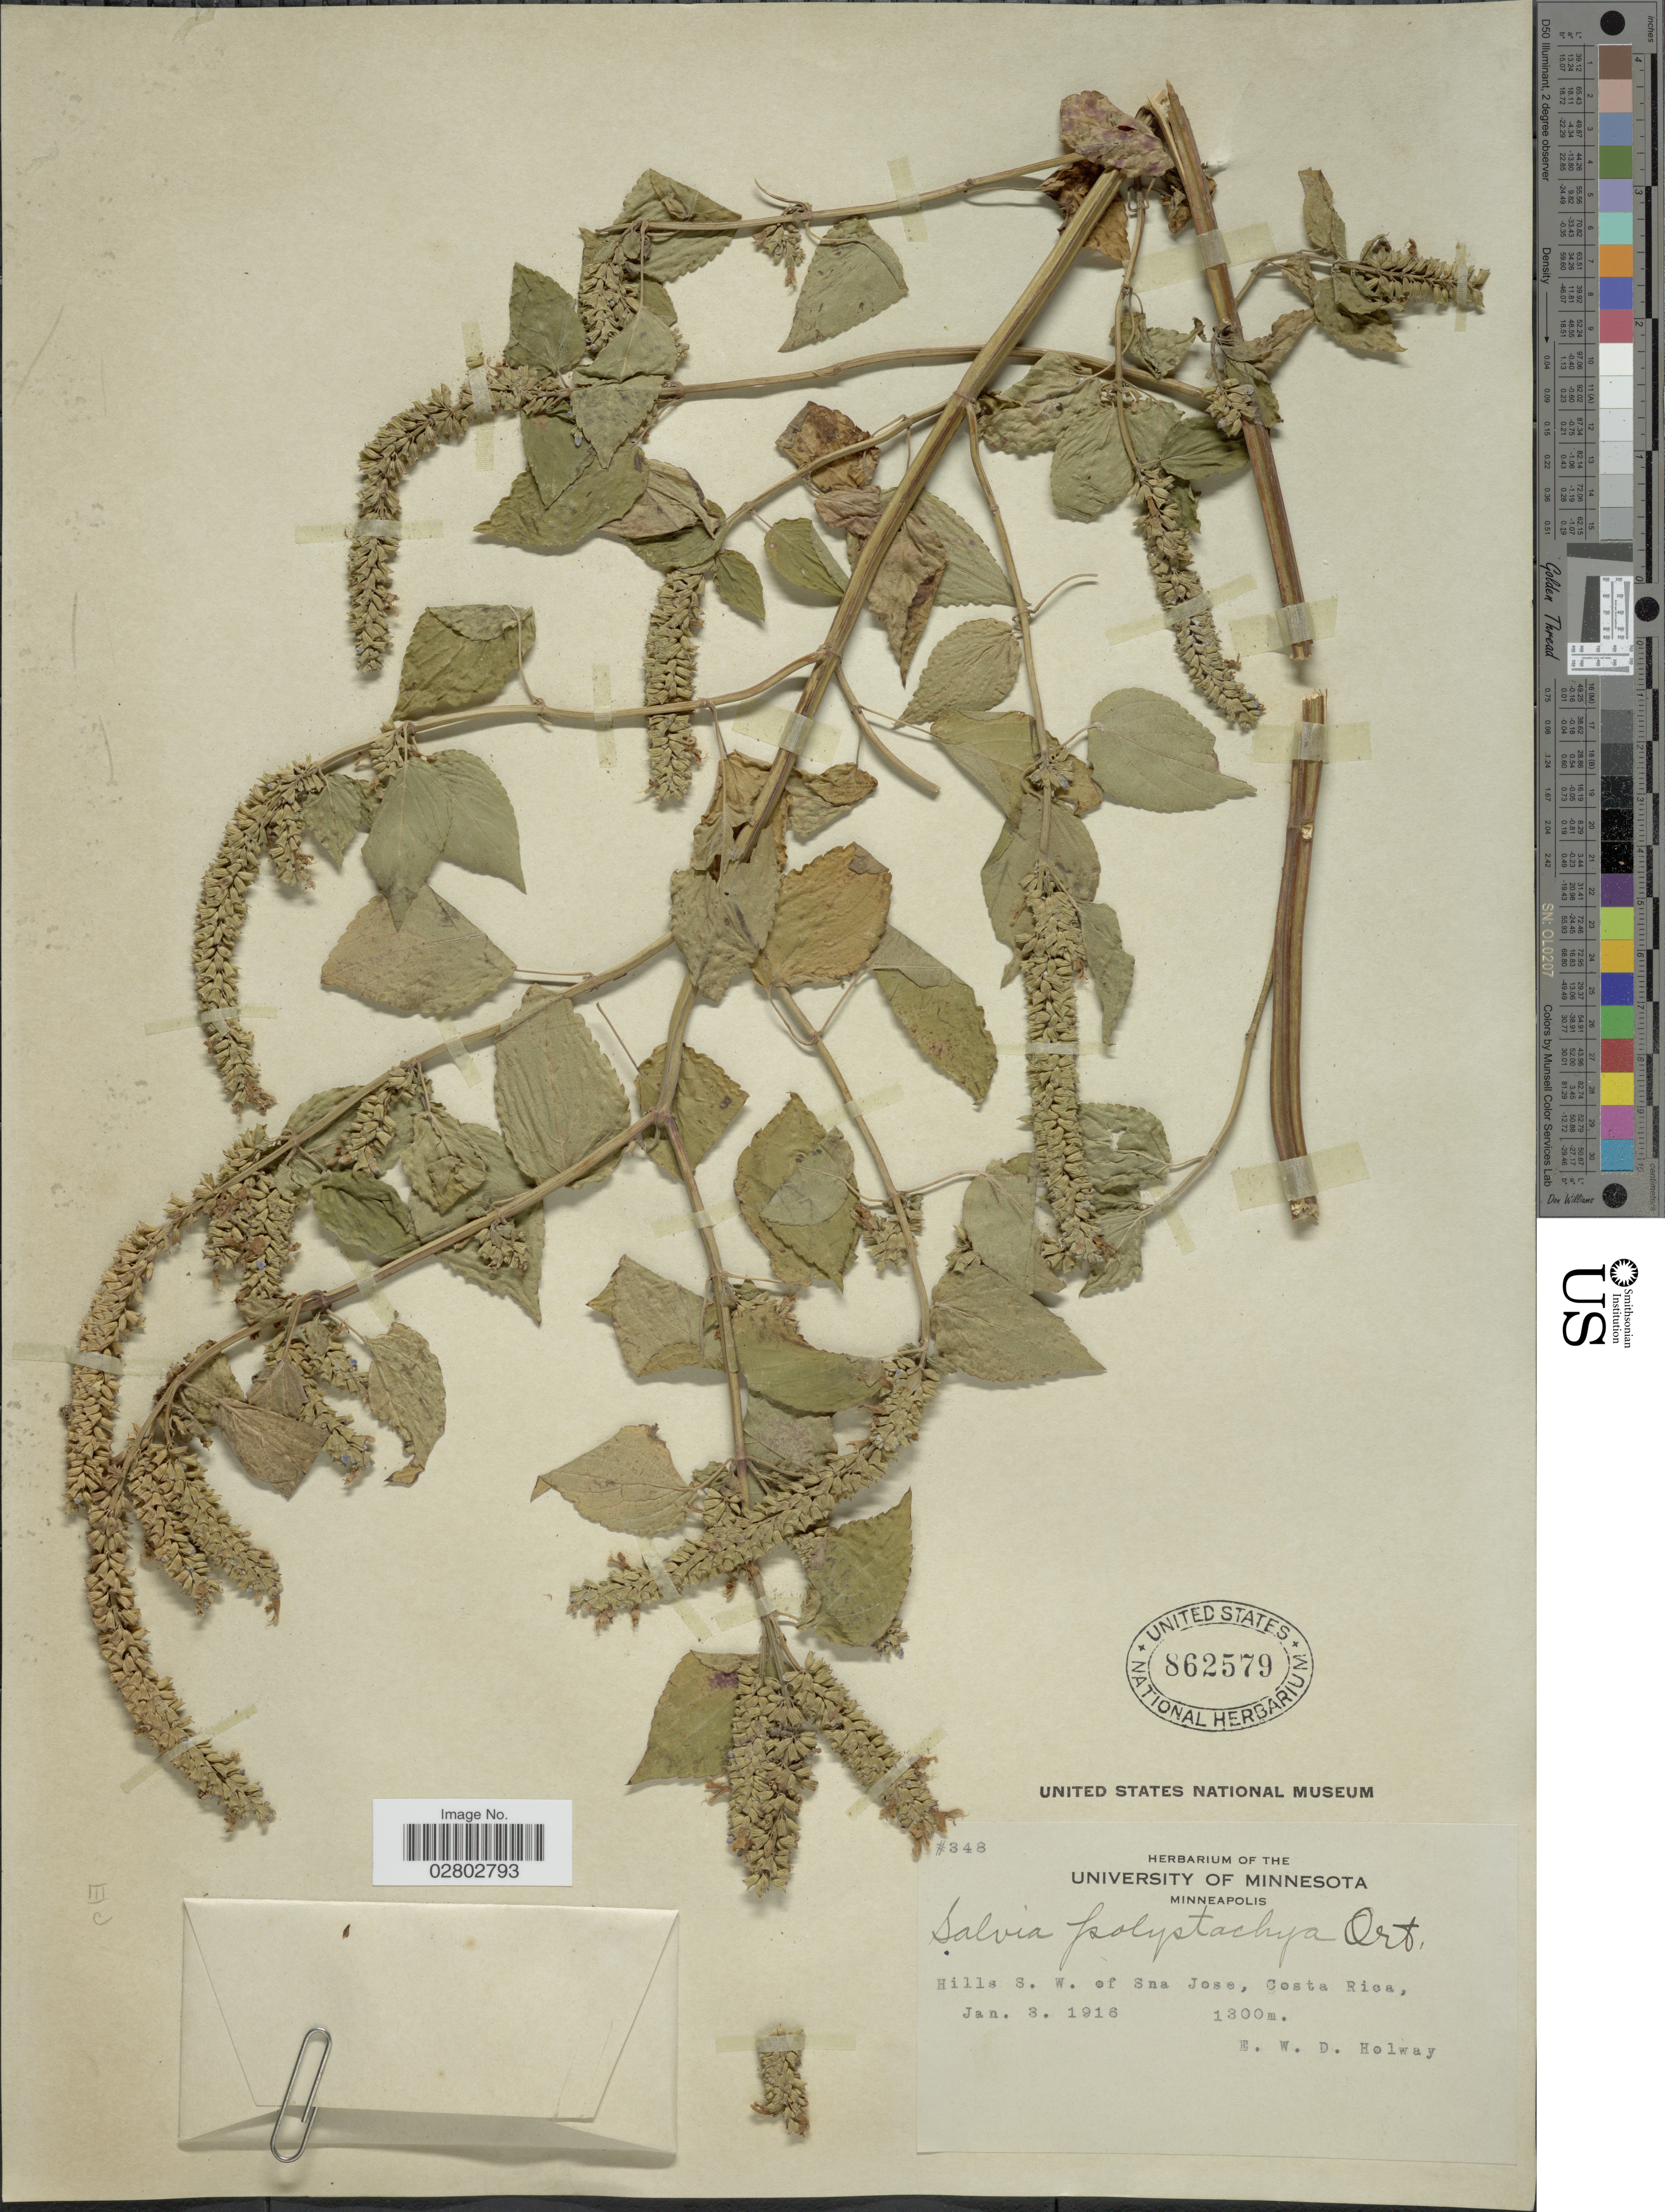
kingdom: Plantae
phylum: Tracheophyta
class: Magnoliopsida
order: Lamiales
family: Lamiaceae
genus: Salvia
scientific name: Salvia polystachya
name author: Cav.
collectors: E. W. D. Holway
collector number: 348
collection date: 1916-01-03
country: Costa Rica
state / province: San José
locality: Hills S.W. of San Jose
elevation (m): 1300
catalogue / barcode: US 862579